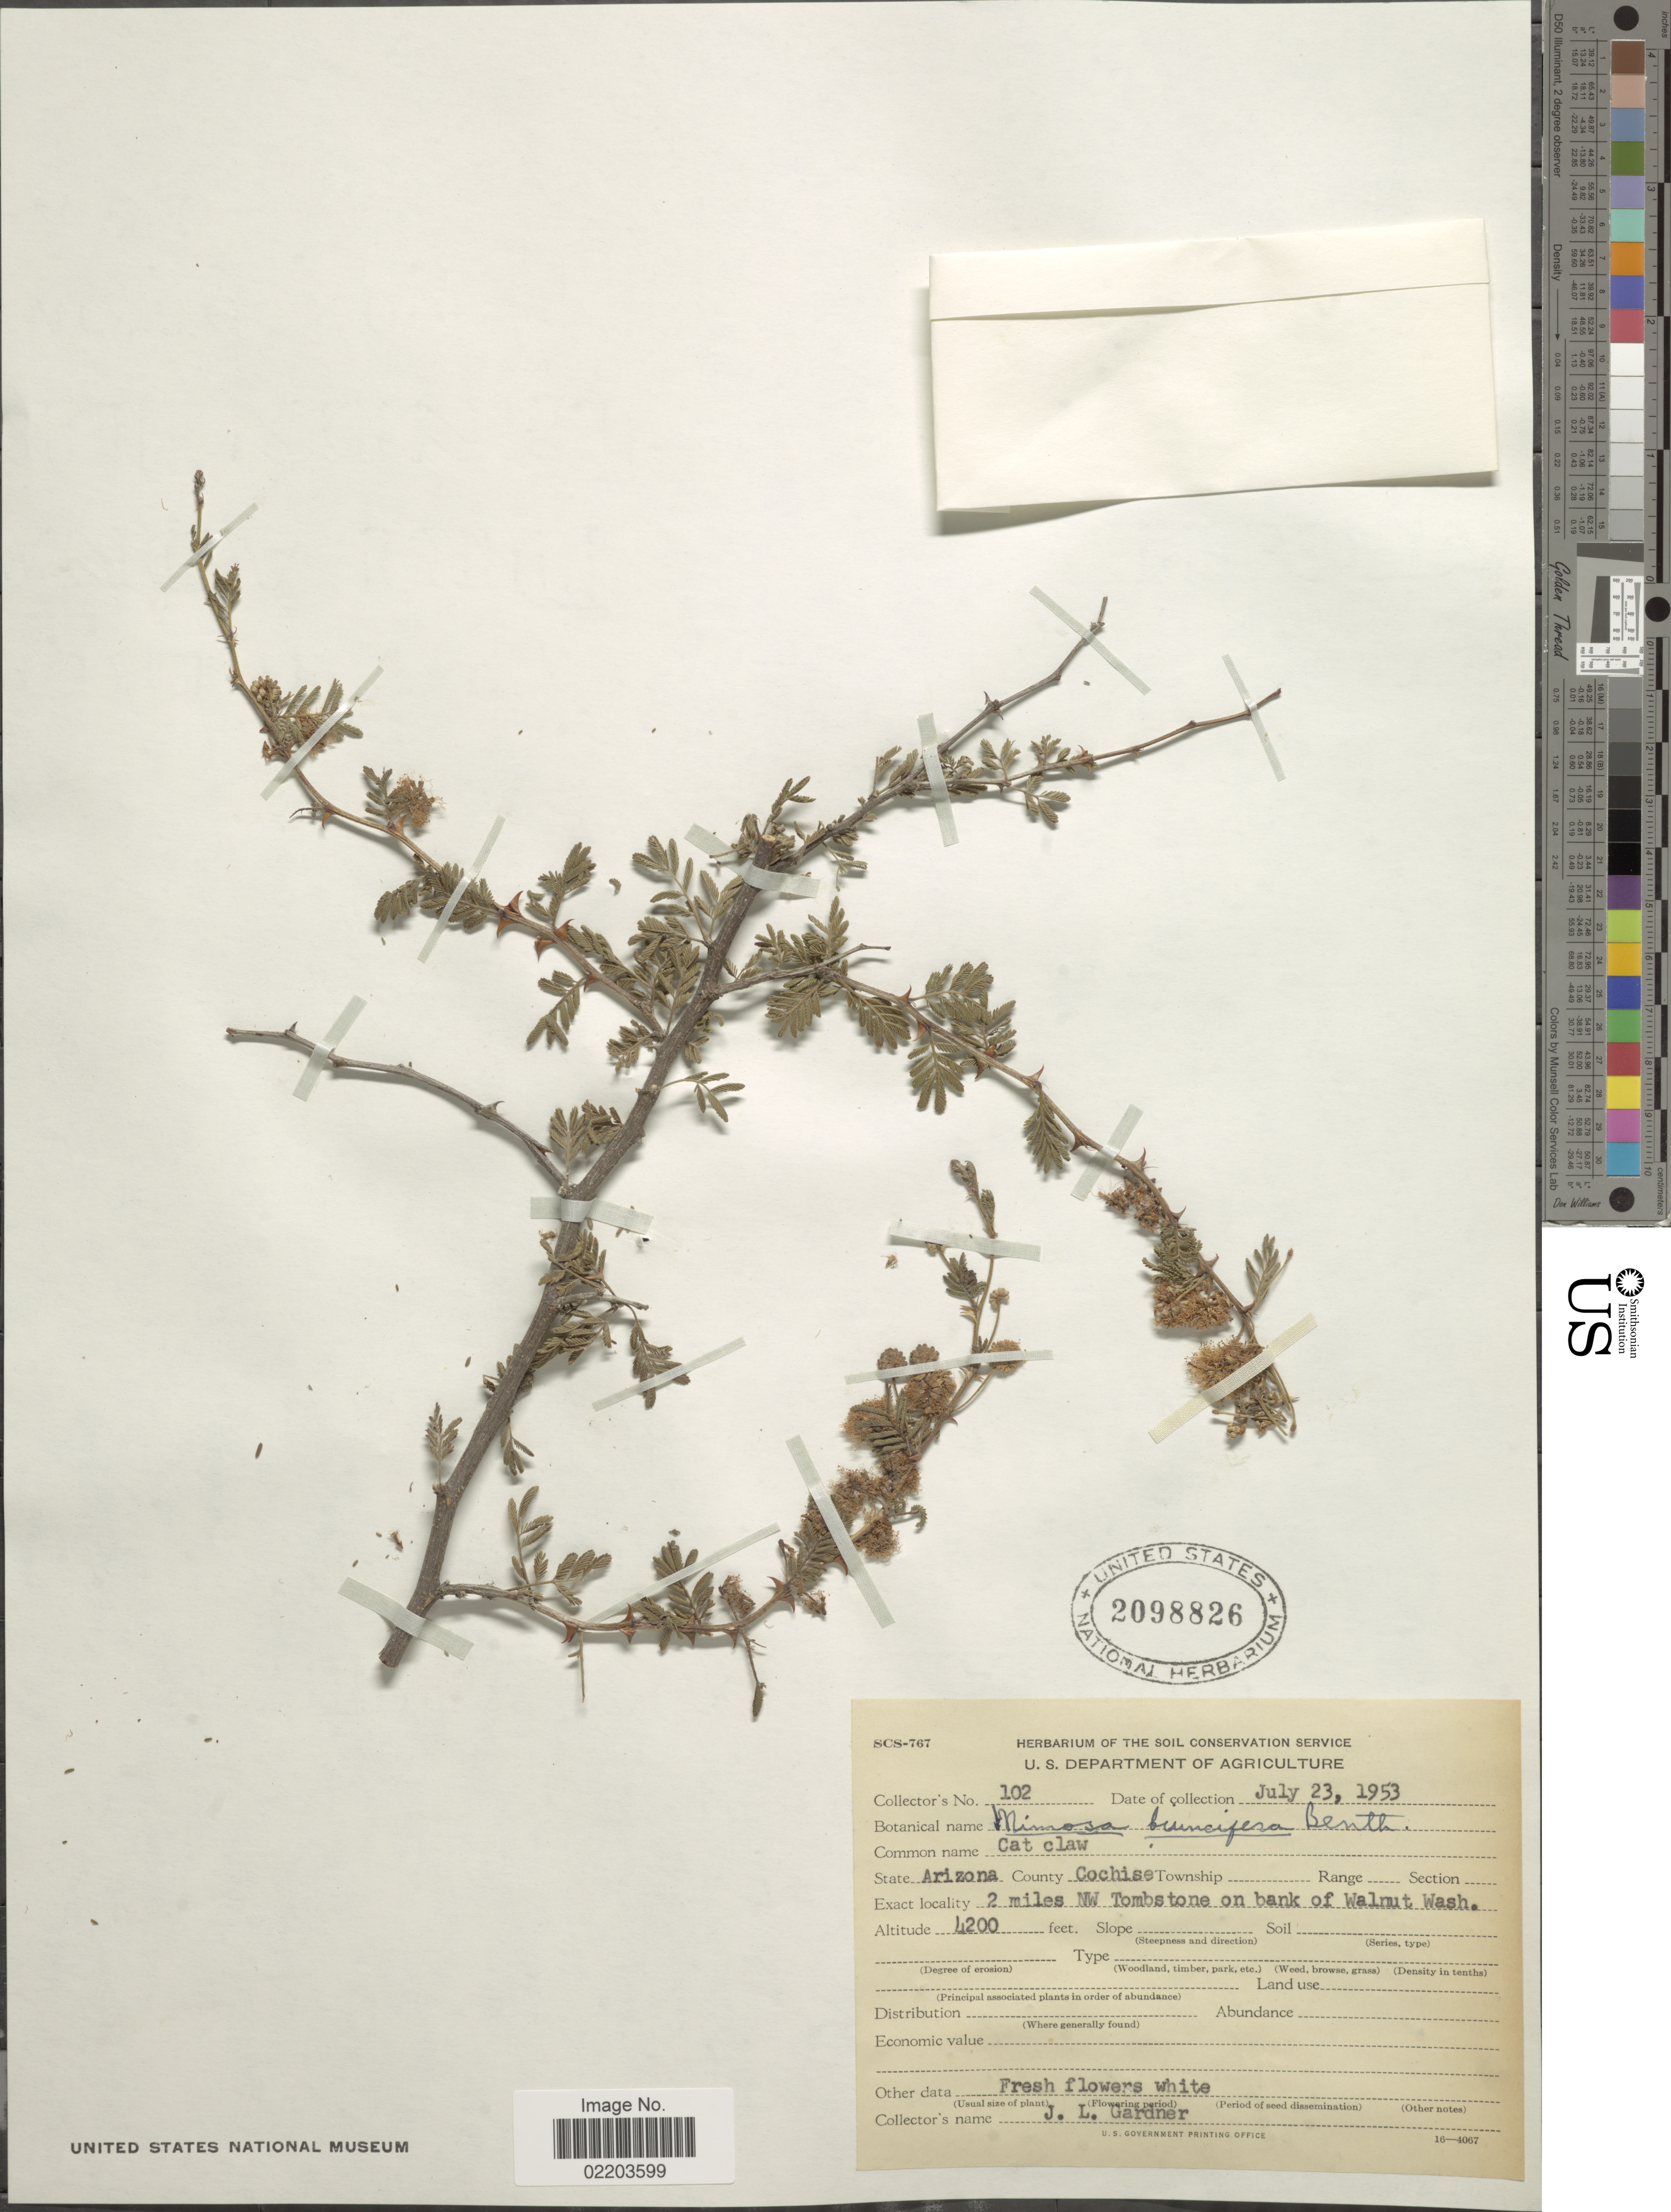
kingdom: Plantae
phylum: Tracheophyta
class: Magnoliopsida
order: Fabales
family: Fabaceae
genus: Mimosa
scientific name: Mimosa biuncifera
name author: Benth.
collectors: J. L. Gardner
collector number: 102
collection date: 1953-07-23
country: United States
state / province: Arizona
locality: Cochise, 2 miles NW Tombstone on bank of Walnut Wash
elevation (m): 1280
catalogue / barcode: US 2098826